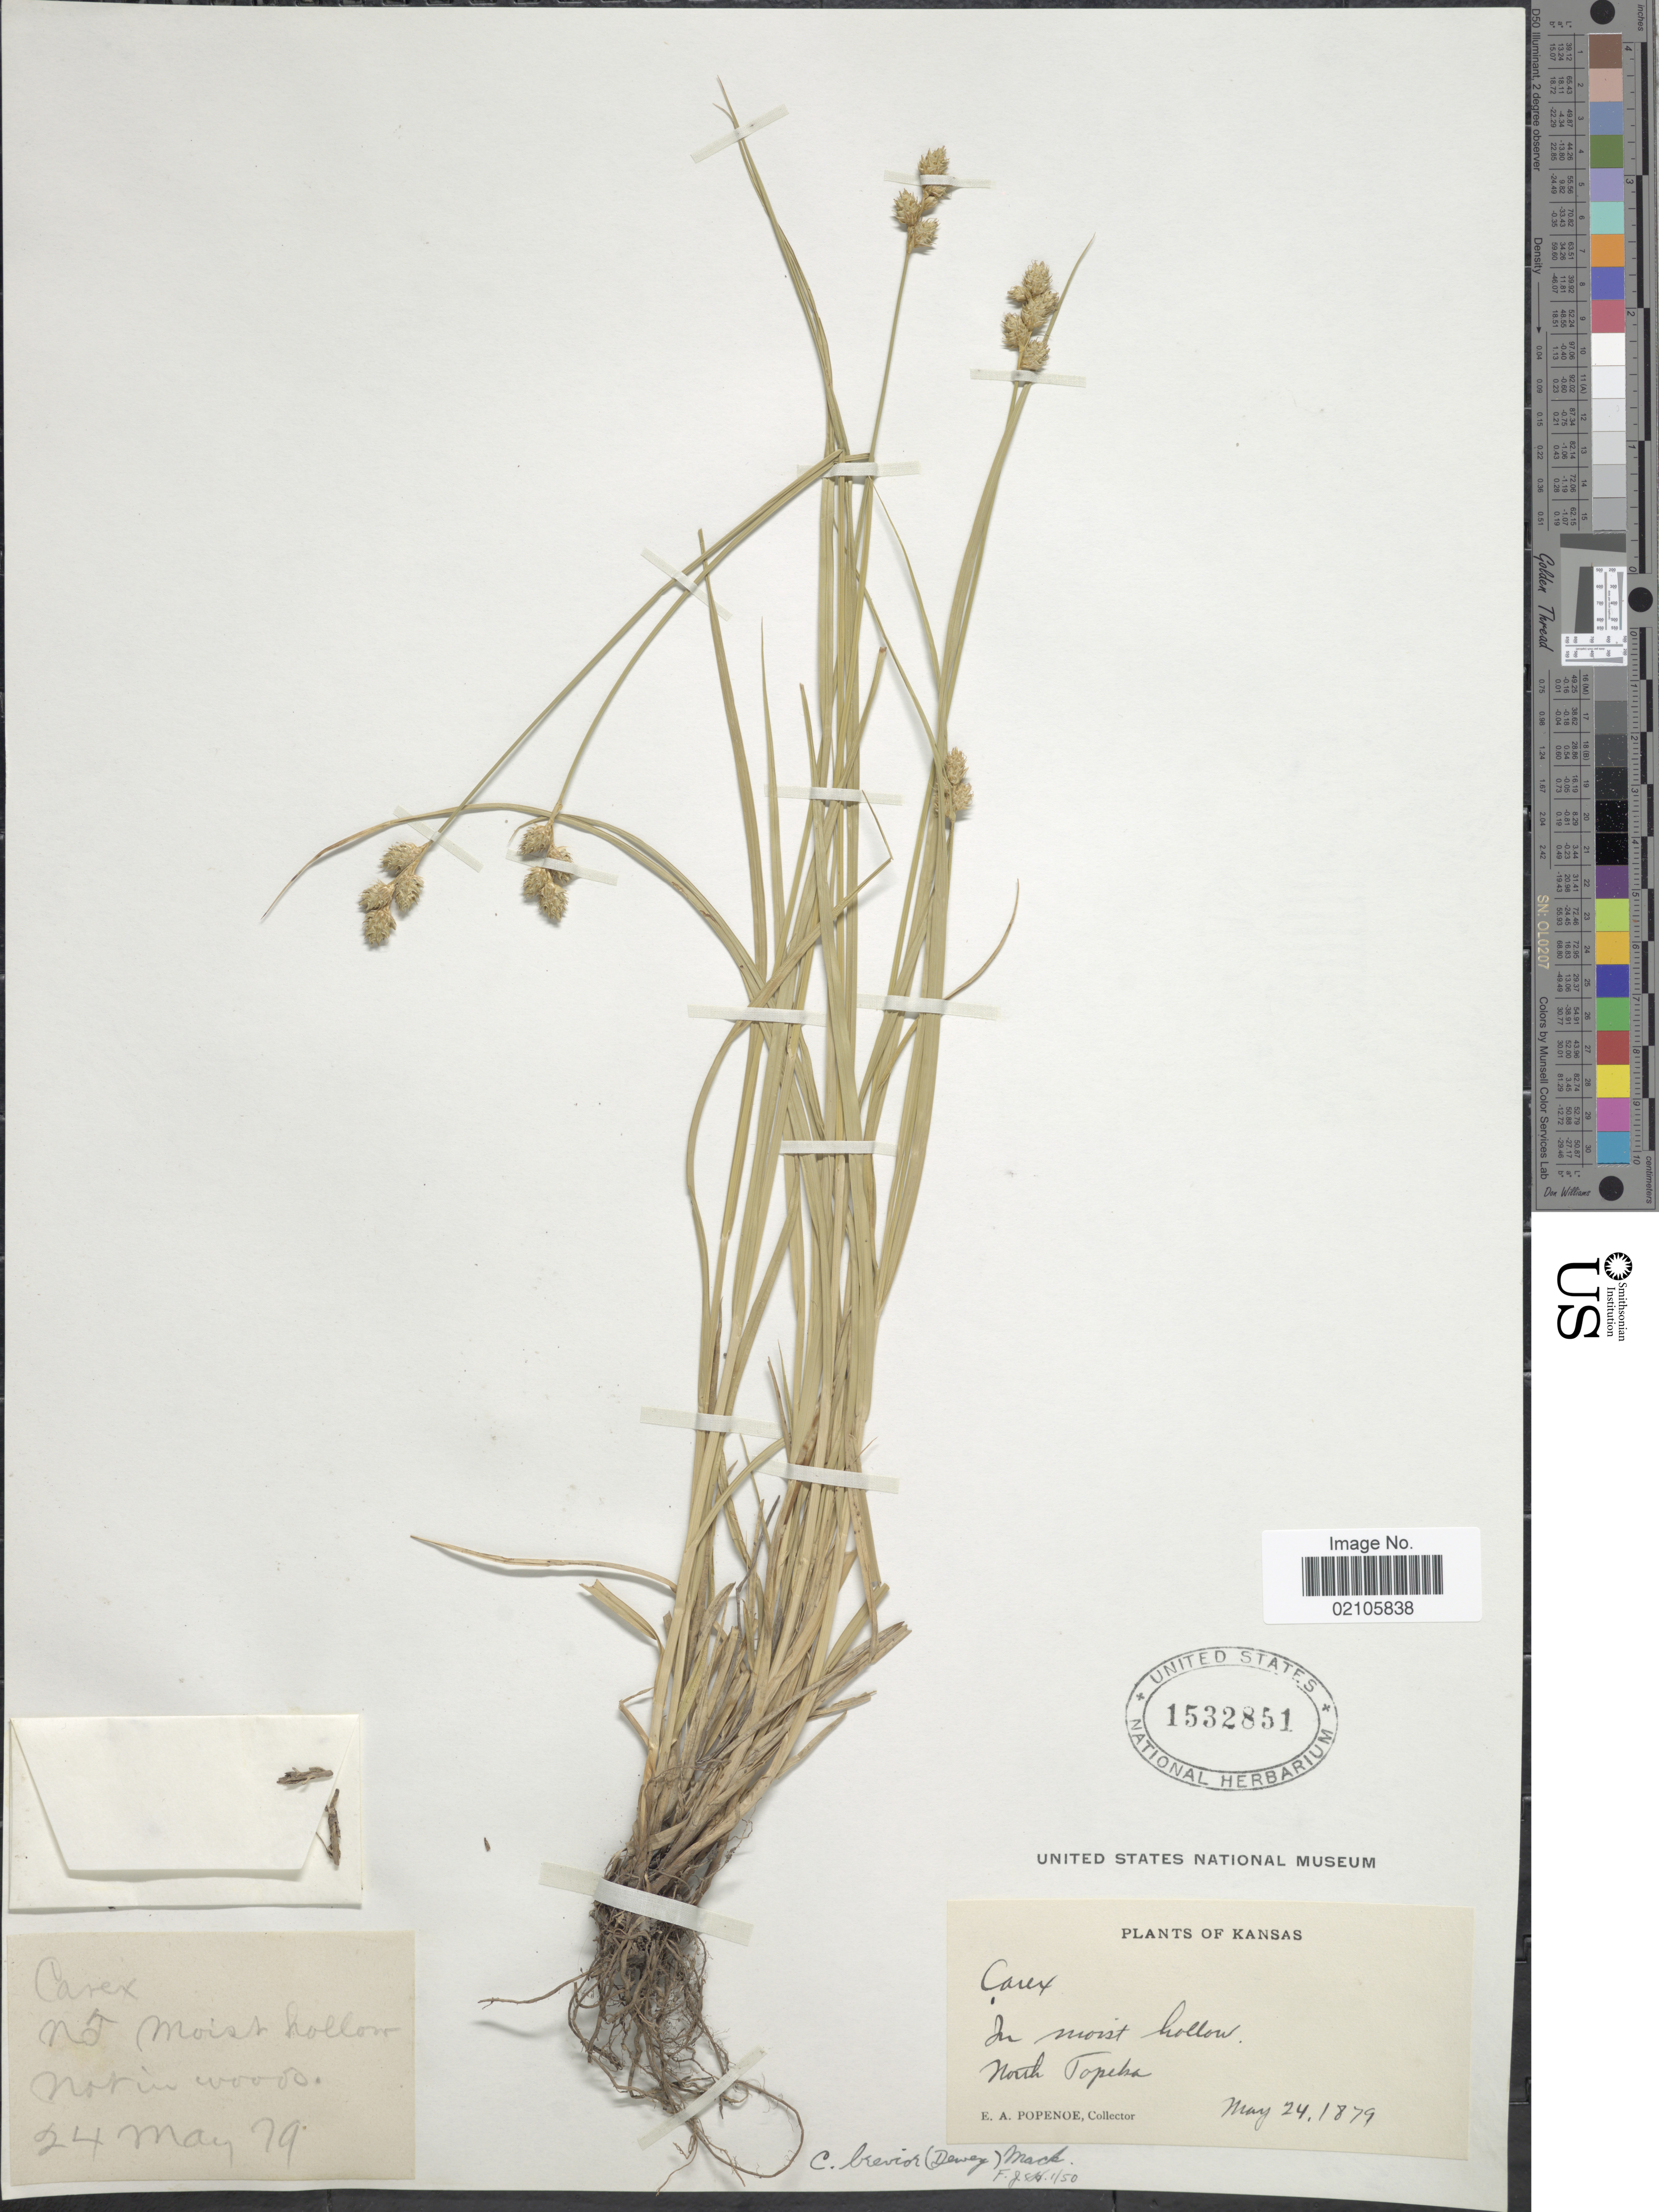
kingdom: Plantae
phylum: Tracheophyta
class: Liliopsida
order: Poales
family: Cyperaceae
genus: Carex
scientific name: Carex brevior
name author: (Dewey) Mack. ex Lunell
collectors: E. A. Popenoe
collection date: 1879-05-24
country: United States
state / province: Kansas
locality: North Topeka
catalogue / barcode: US 1532851